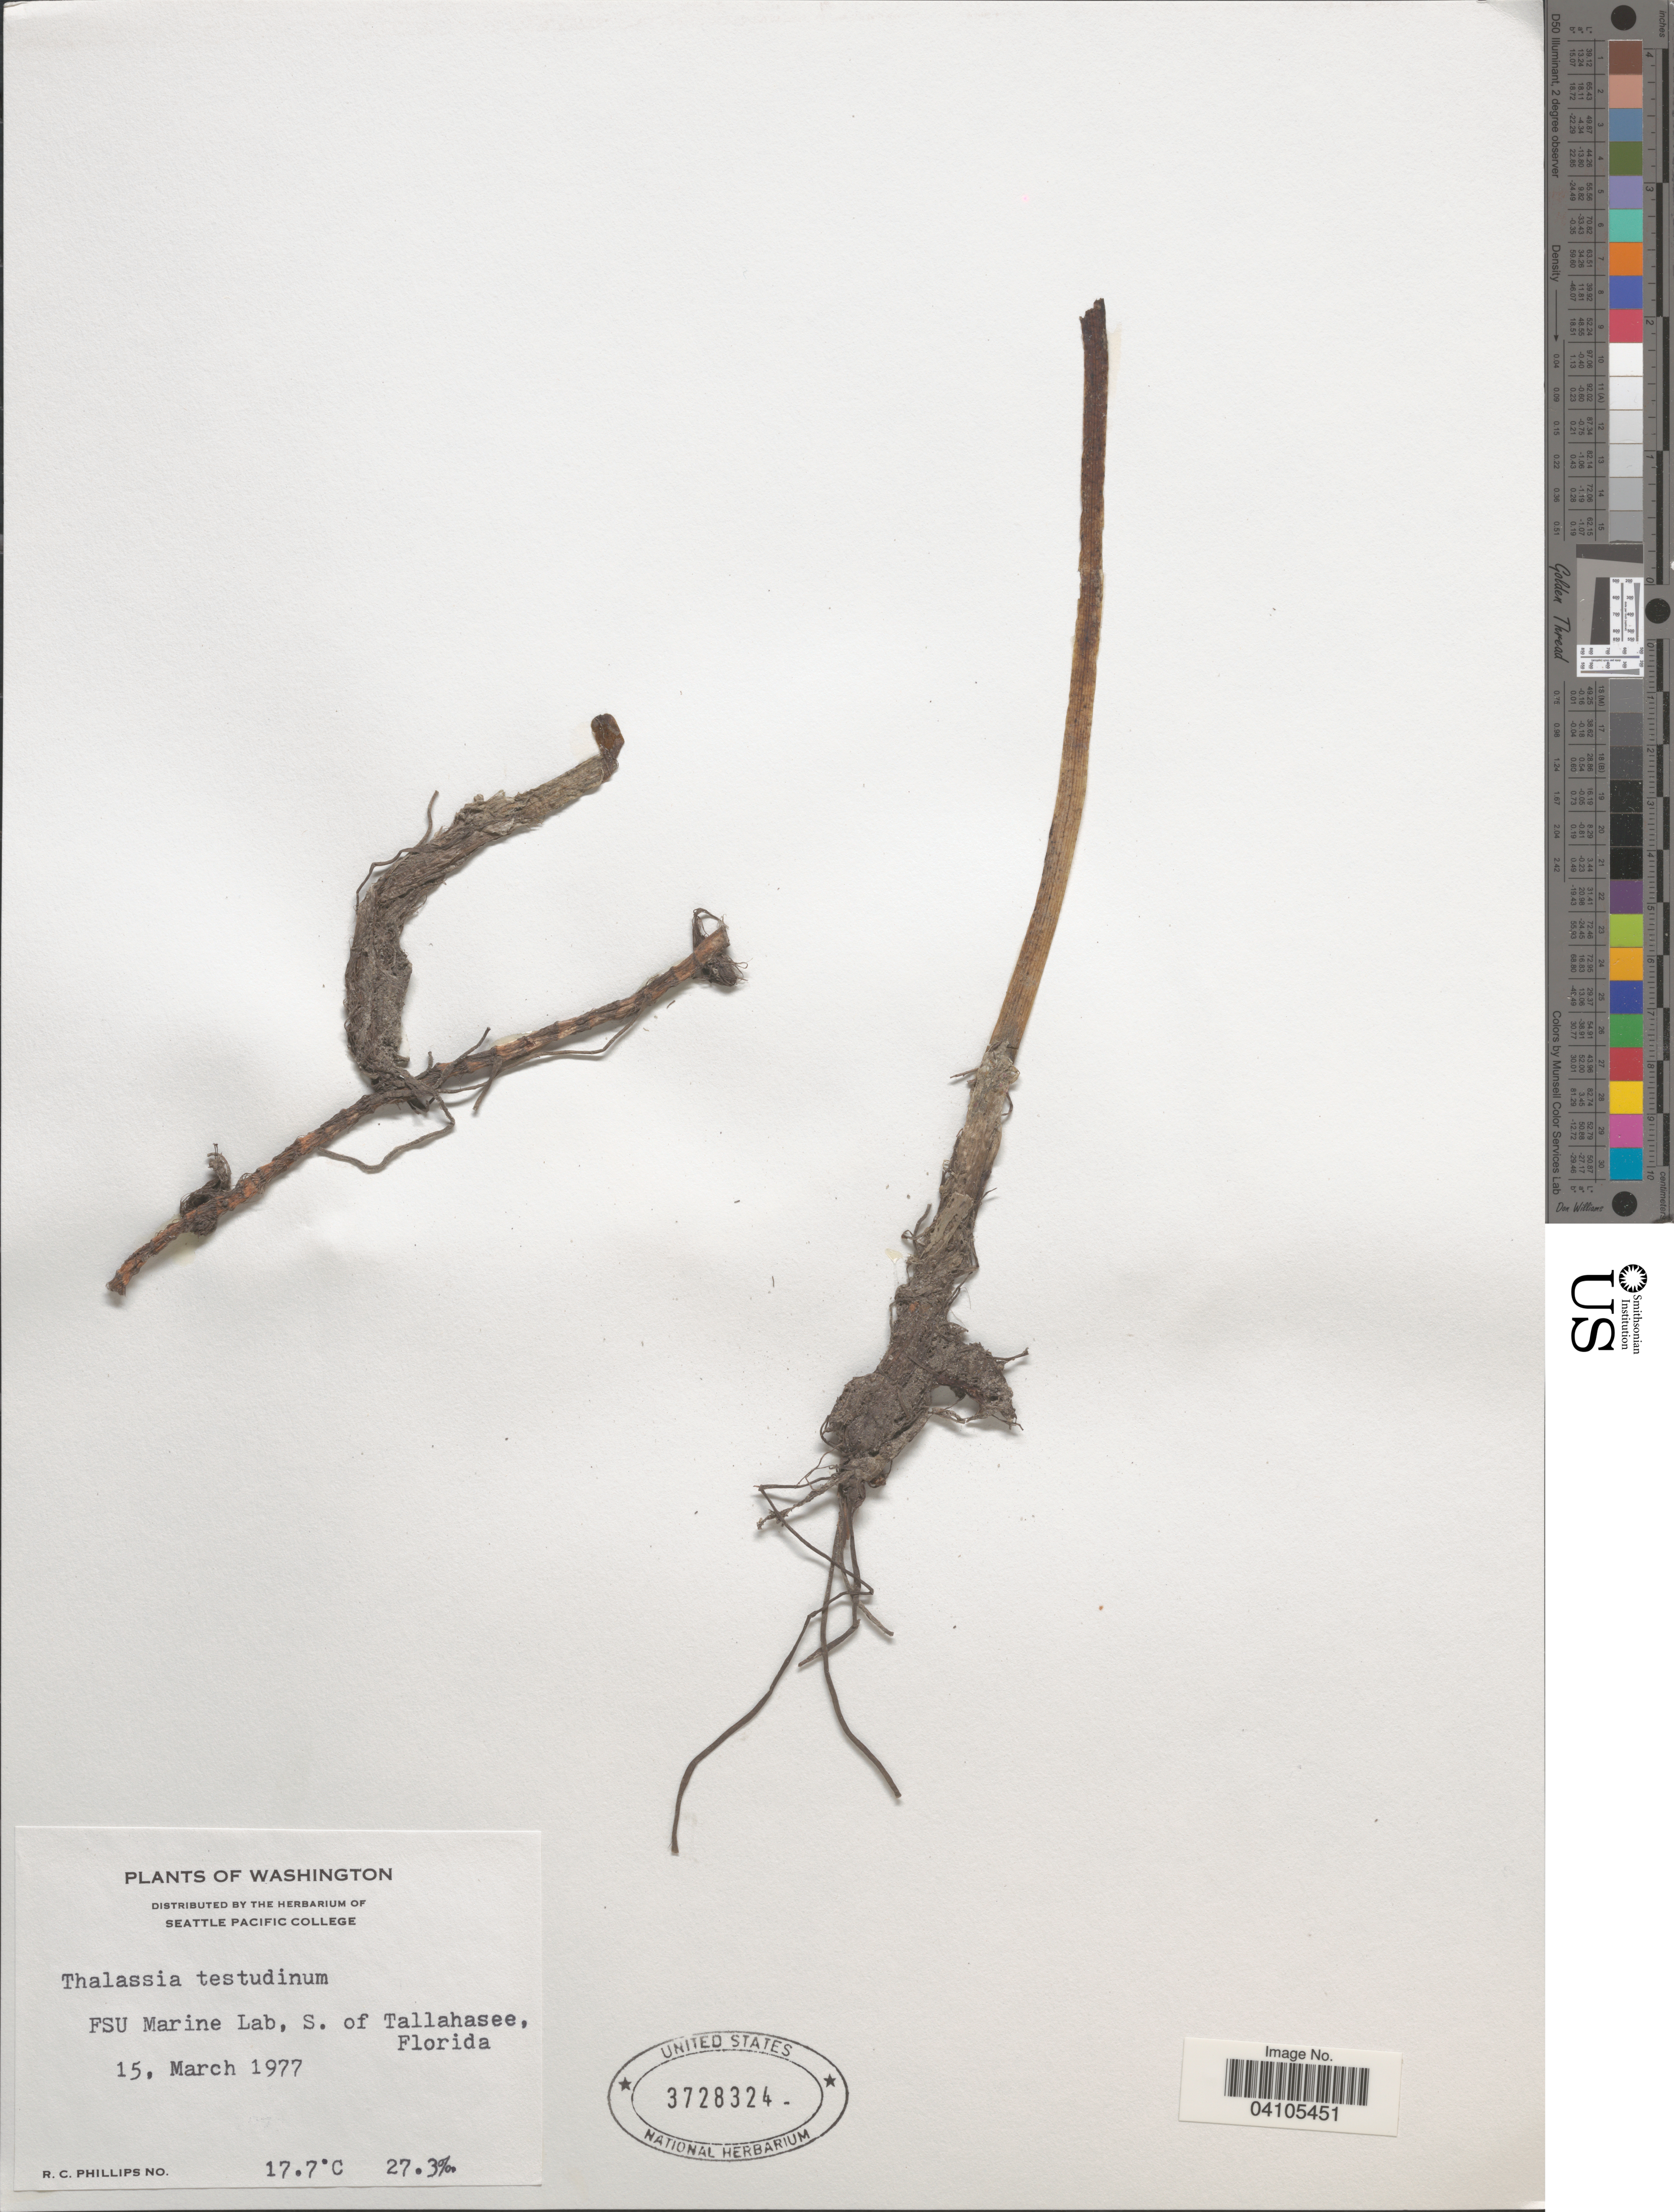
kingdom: Plantae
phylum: Tracheophyta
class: Liliopsida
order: Alismatales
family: Hydrocharitaceae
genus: Thalassia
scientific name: Thalassia testudinum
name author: Banks & Sol. ex K.D. Koenig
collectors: R. C. Phillips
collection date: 1977-03-15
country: United States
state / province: Florida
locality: FSU Marine Lab, S. of Tallahasee.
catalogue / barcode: US 3728324